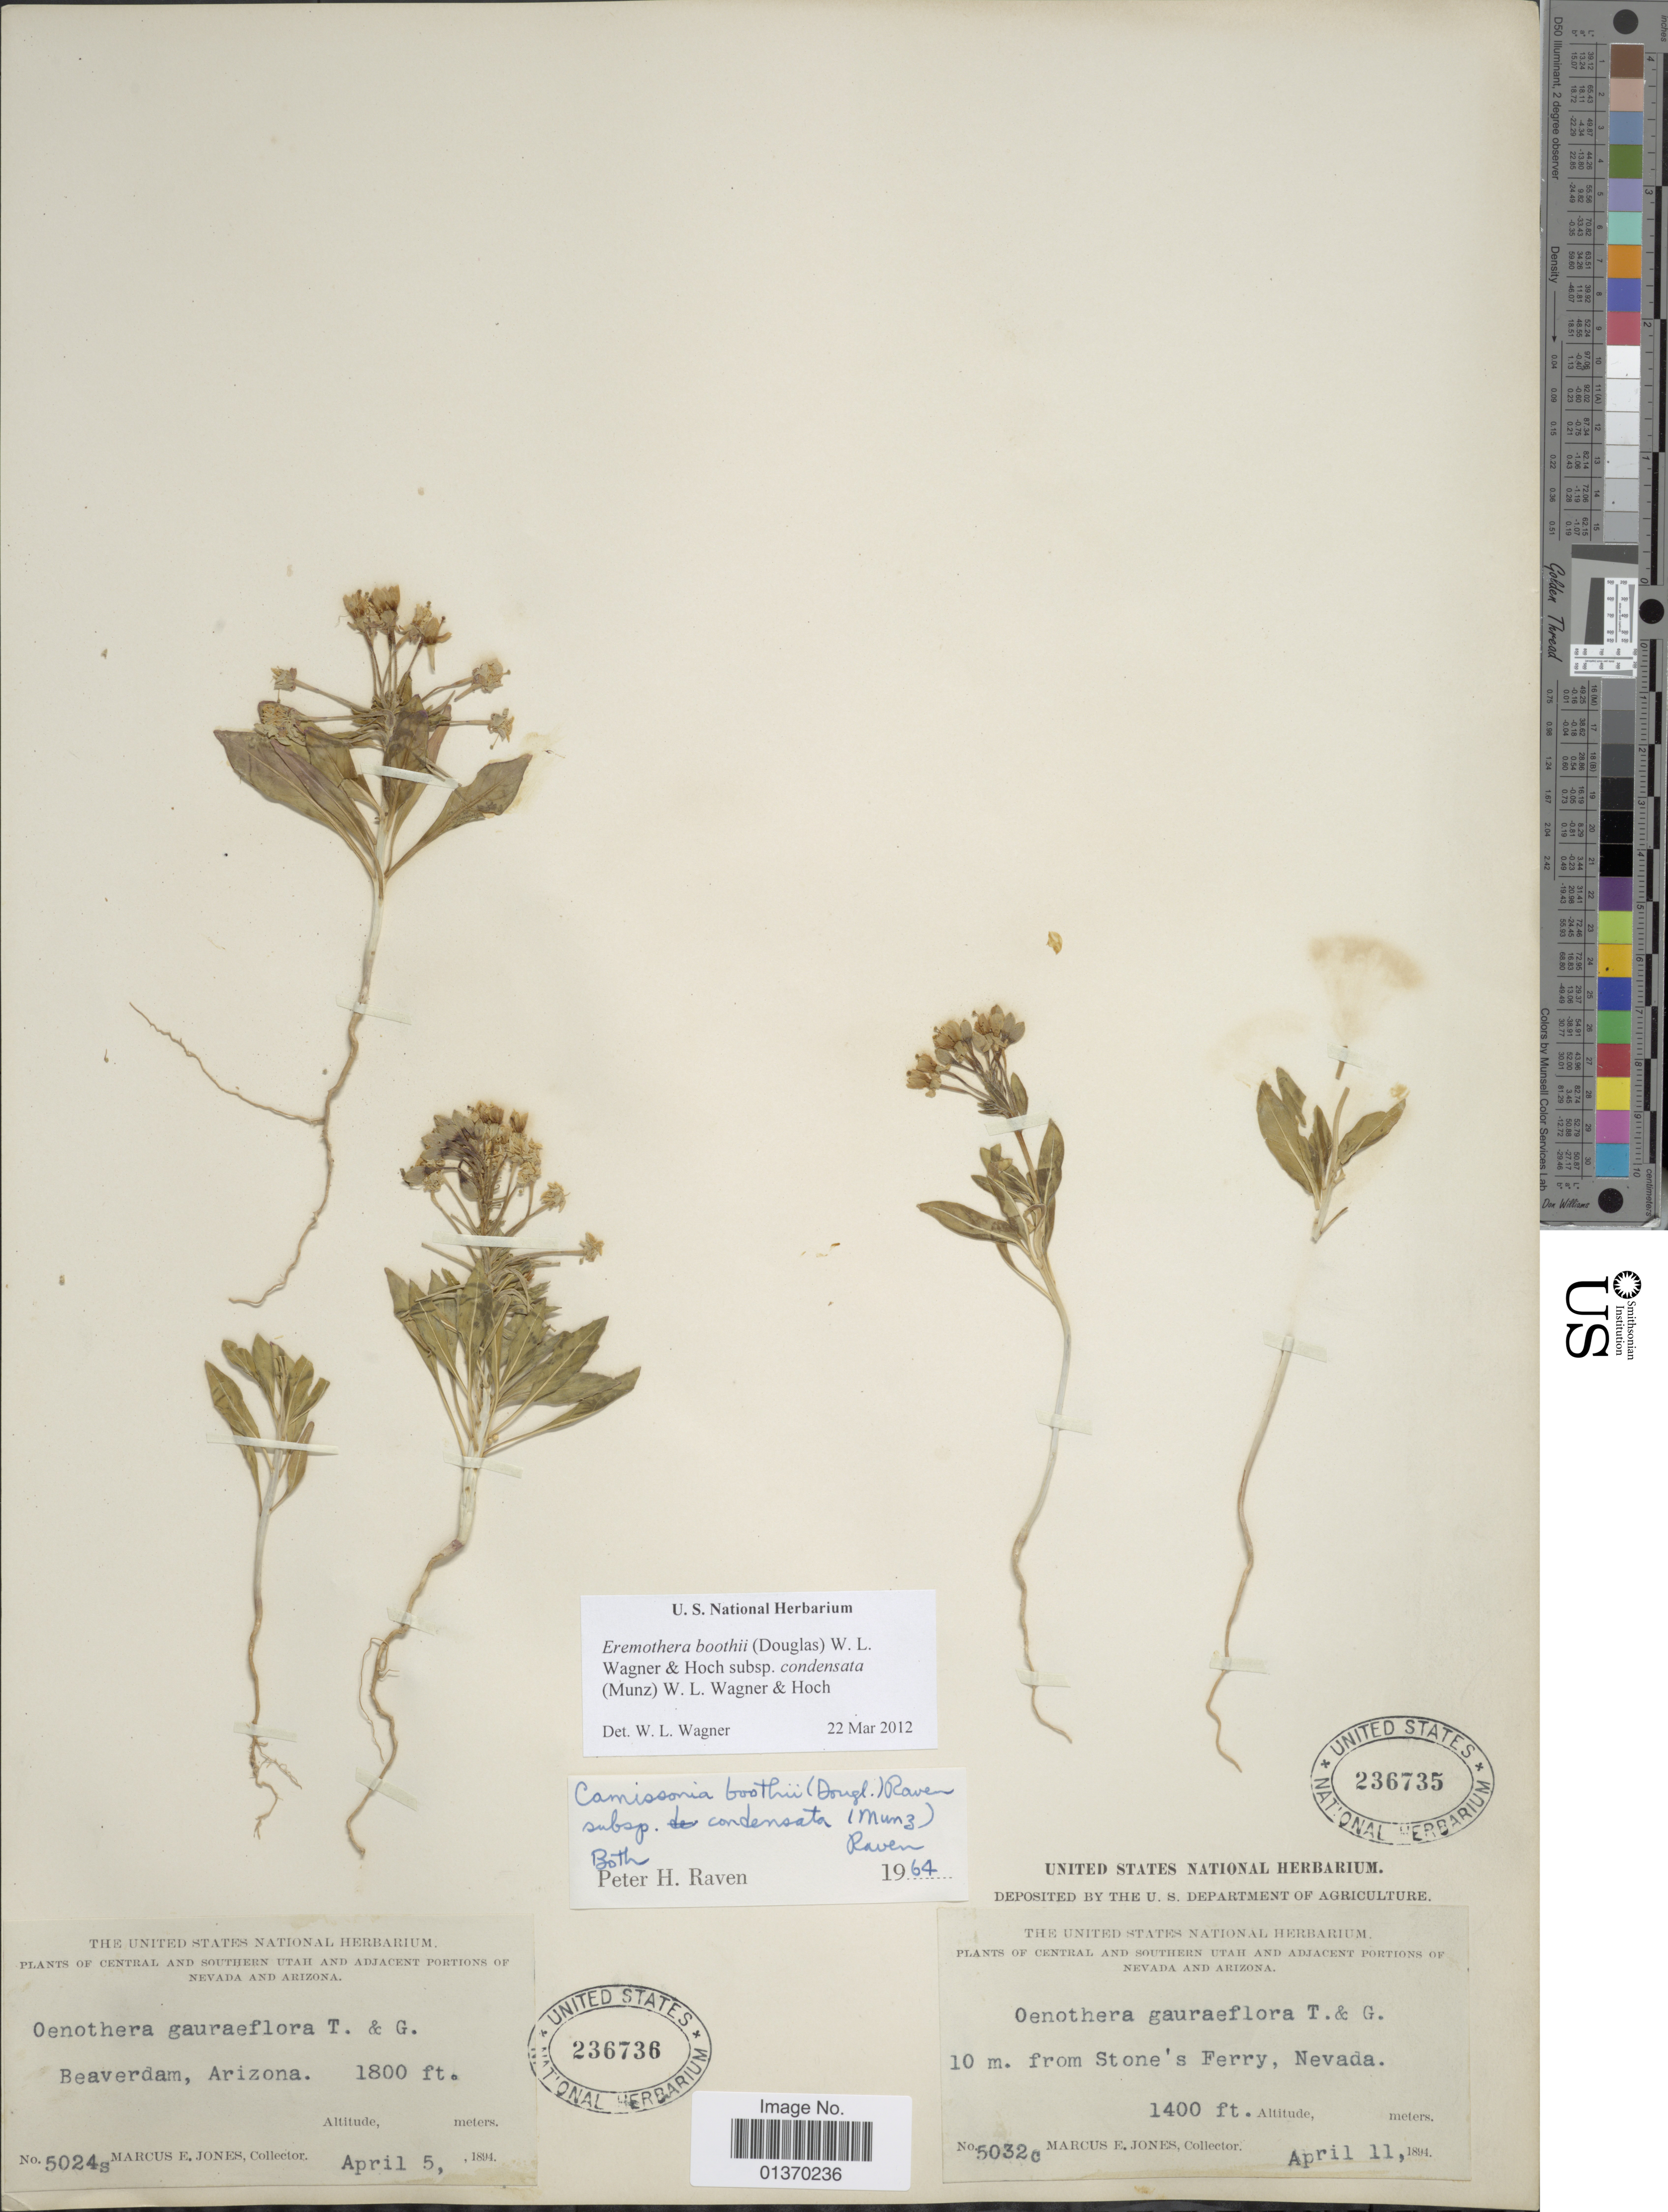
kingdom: Plantae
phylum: Tracheophyta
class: Magnoliopsida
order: Myrtales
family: Onagraceae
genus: Eremothera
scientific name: Eremothera boothii subsp. condensata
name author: (Munz) W.L. Wagner & Hoch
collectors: M. E. Jones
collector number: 5032c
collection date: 1894-04-11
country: United States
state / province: Nevada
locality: Central and southern Utah and Adjacent Portions of Nevada and Arizona, 10 m. from Stone's Ferry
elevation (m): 427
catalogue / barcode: US 236735